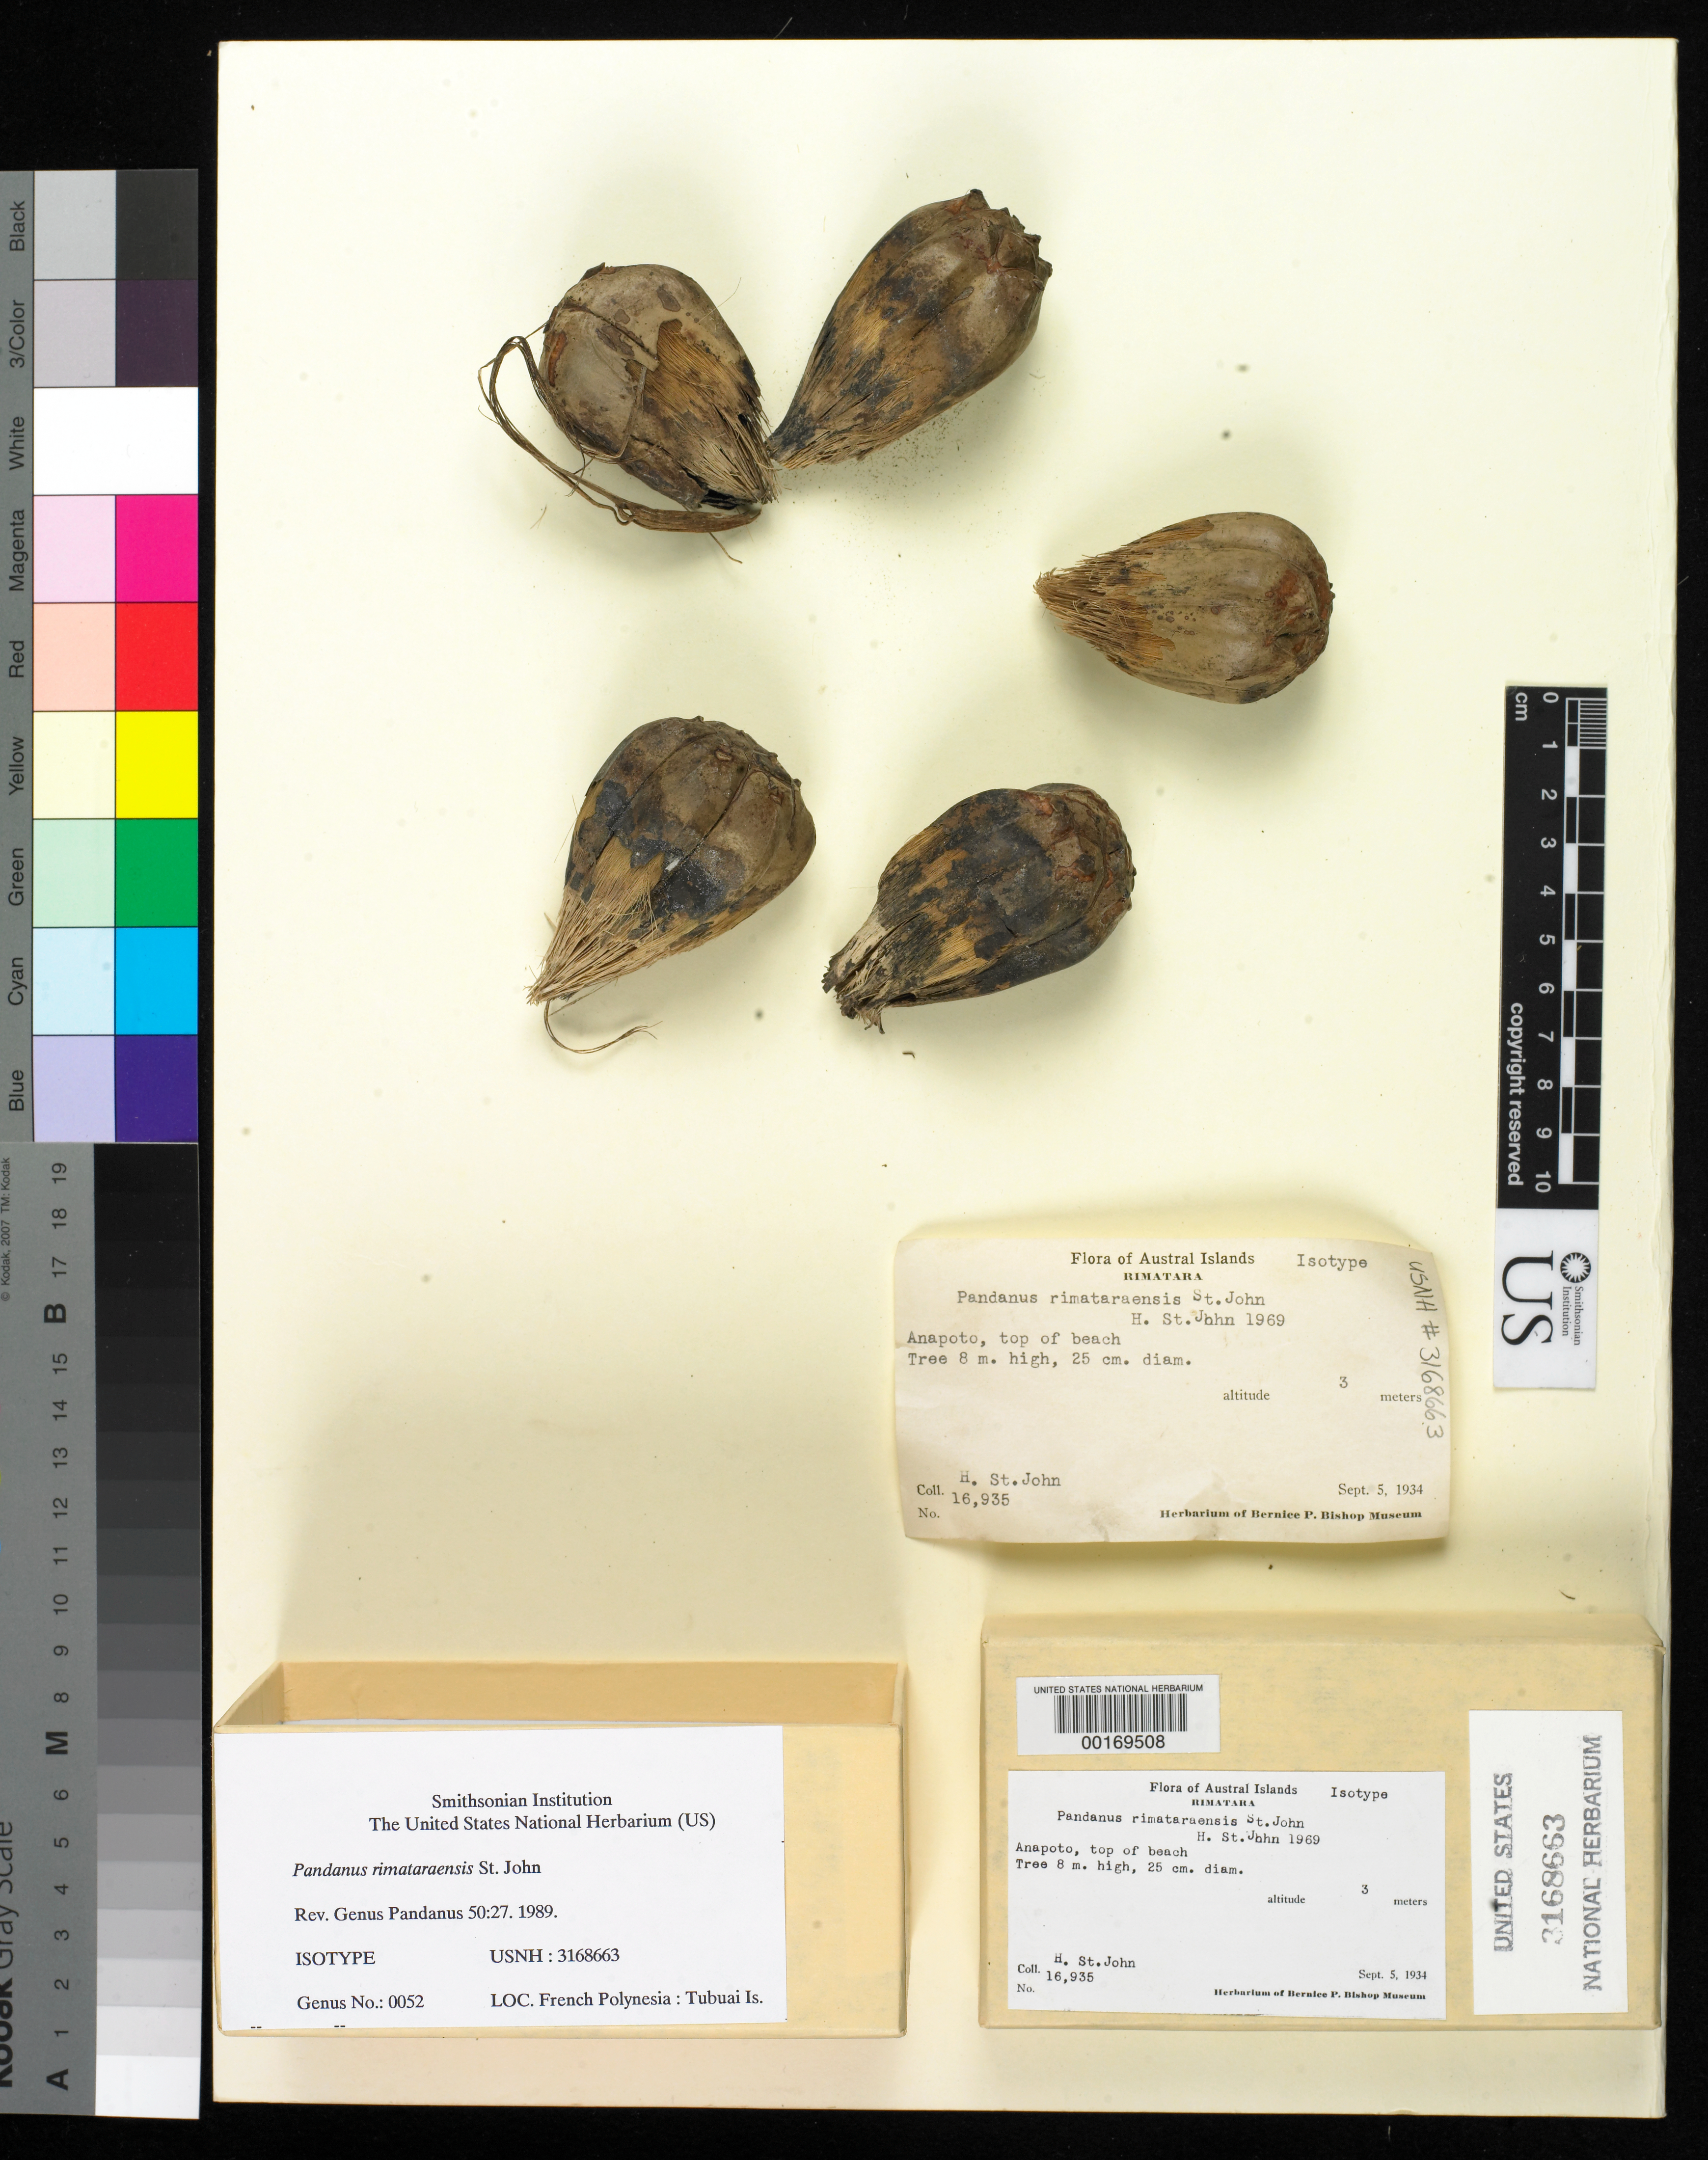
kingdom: Plantae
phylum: Tracheophyta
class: Liliopsida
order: Pandanales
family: Pandanaceae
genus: Pandanus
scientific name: Pandanus rimataraensis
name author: H. St. John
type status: Isotype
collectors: H. St. John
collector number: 16935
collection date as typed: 05 Sep 1934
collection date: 1934-09-05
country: French Polynesia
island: Rimatara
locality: Anapoto, top of beach. [Tubuai Is.]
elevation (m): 3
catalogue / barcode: US 3168663